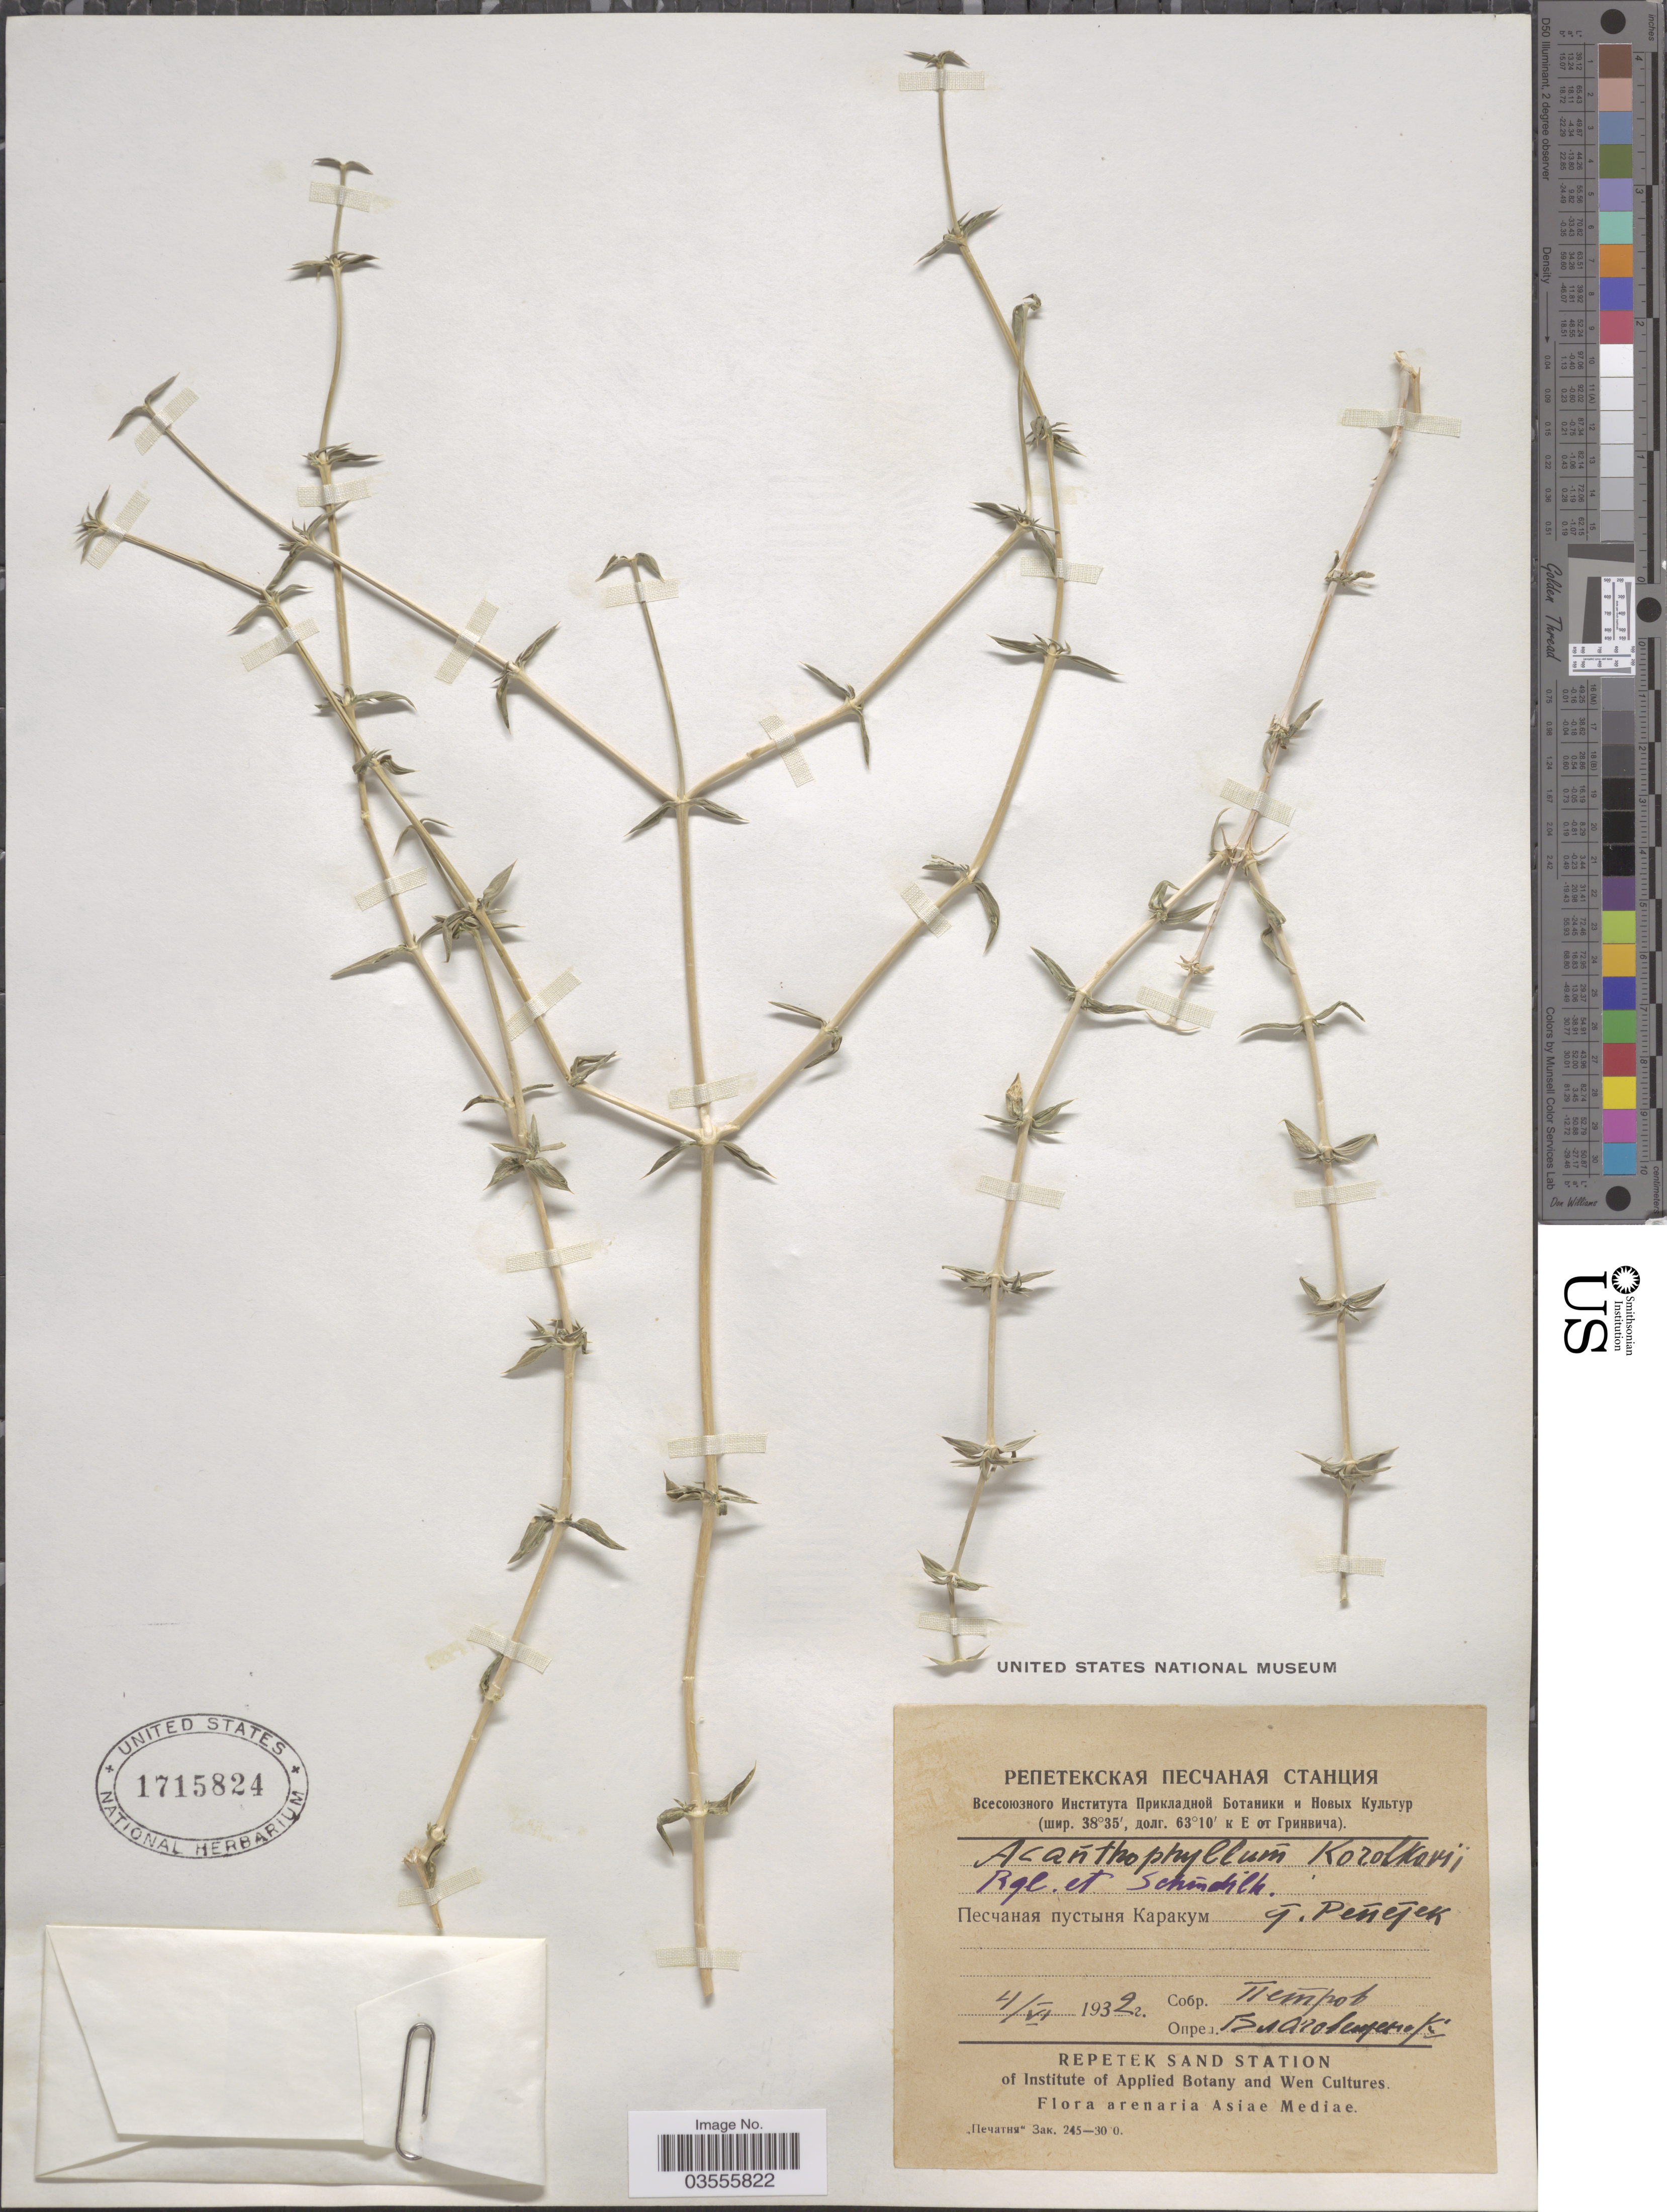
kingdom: Plantae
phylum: Tracheophyta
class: Magnoliopsida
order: Caryophyllales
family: Caryophyllaceae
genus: Acanthophyllum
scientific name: Acanthophyllum korolkowii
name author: Regel & Schmalh.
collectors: M. Petrov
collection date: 1932-06-04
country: Turkmenistan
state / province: Lebap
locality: Karakum Desert, Repetek.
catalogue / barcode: US 1715824